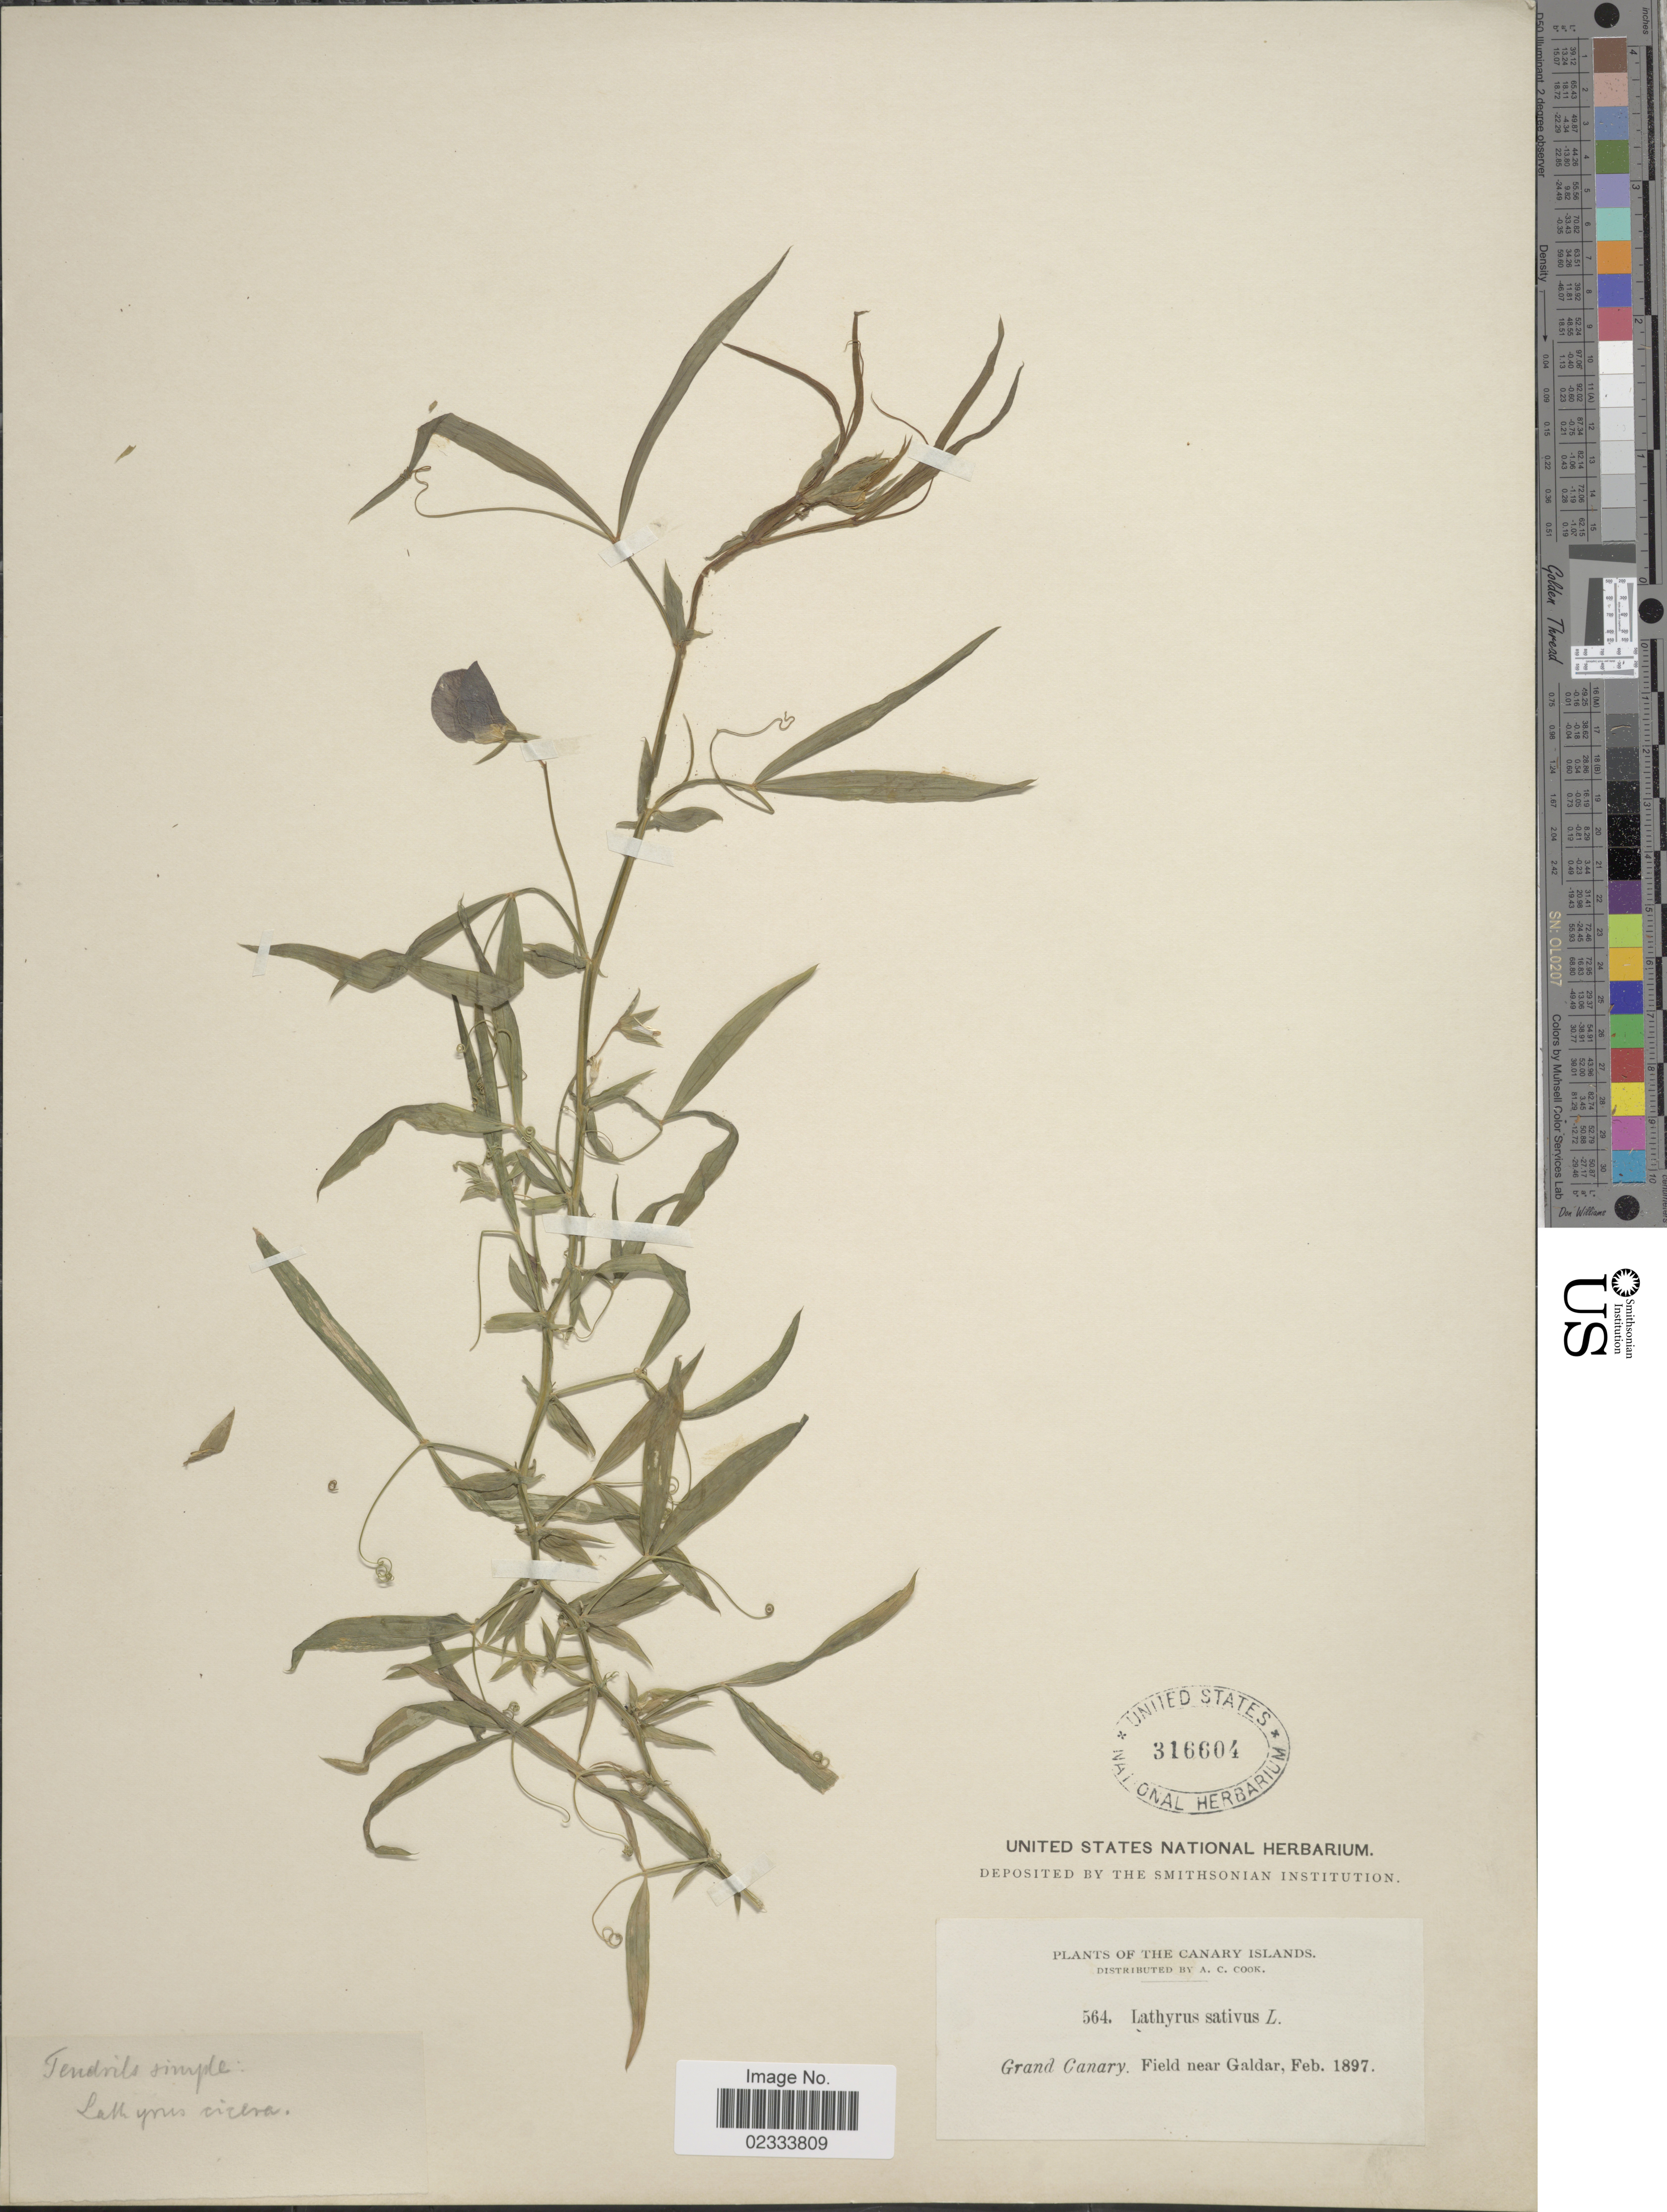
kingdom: Plantae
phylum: Tracheophyta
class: Magnoliopsida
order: Fabales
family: Fabaceae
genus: Lathyrus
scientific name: Lathyrus sativus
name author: L.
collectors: Alice C. Cook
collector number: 564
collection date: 1897-02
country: Spain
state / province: Canarias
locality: Canary Islands, Grand Canary, fields near Galdar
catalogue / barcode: US 316604